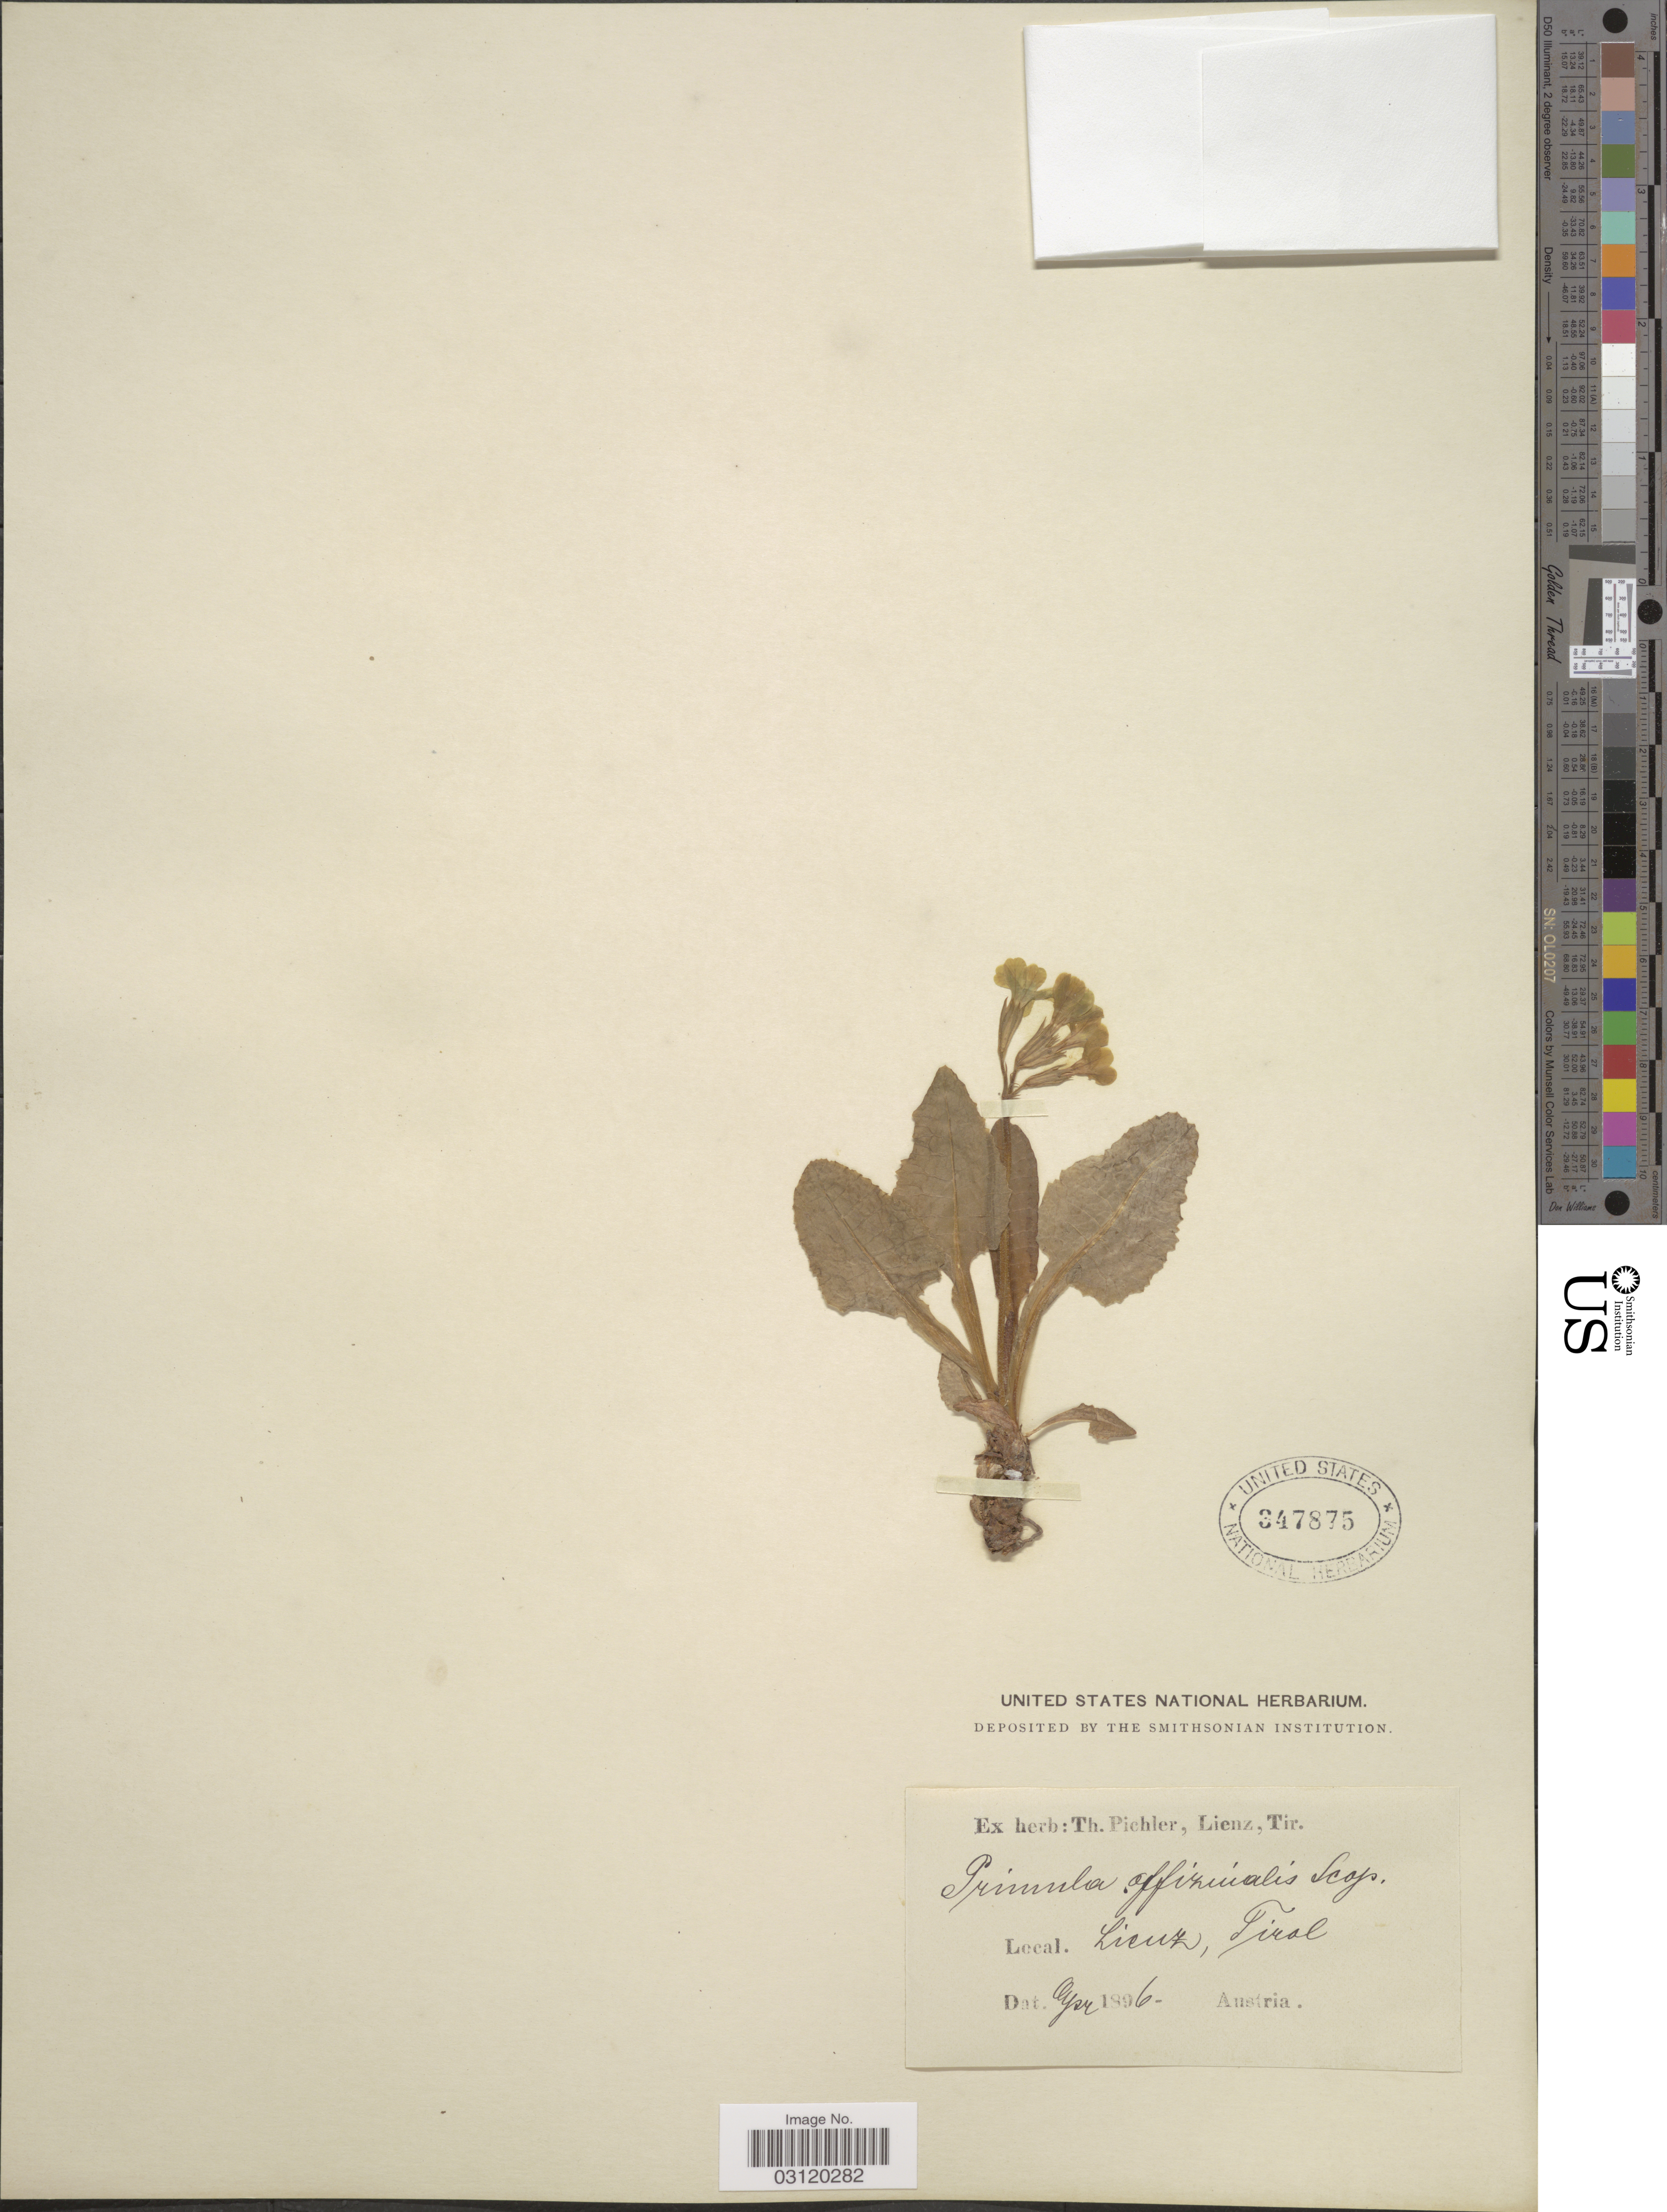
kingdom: Plantae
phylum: Tracheophyta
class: Magnoliopsida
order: Ericales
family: Primulaceae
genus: Primula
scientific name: Primula officinalis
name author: (L.) Hill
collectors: ex herb. T. Pichler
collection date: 1896-04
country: Austria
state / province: Tirol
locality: Lienz, Tirol.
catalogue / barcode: US 347875